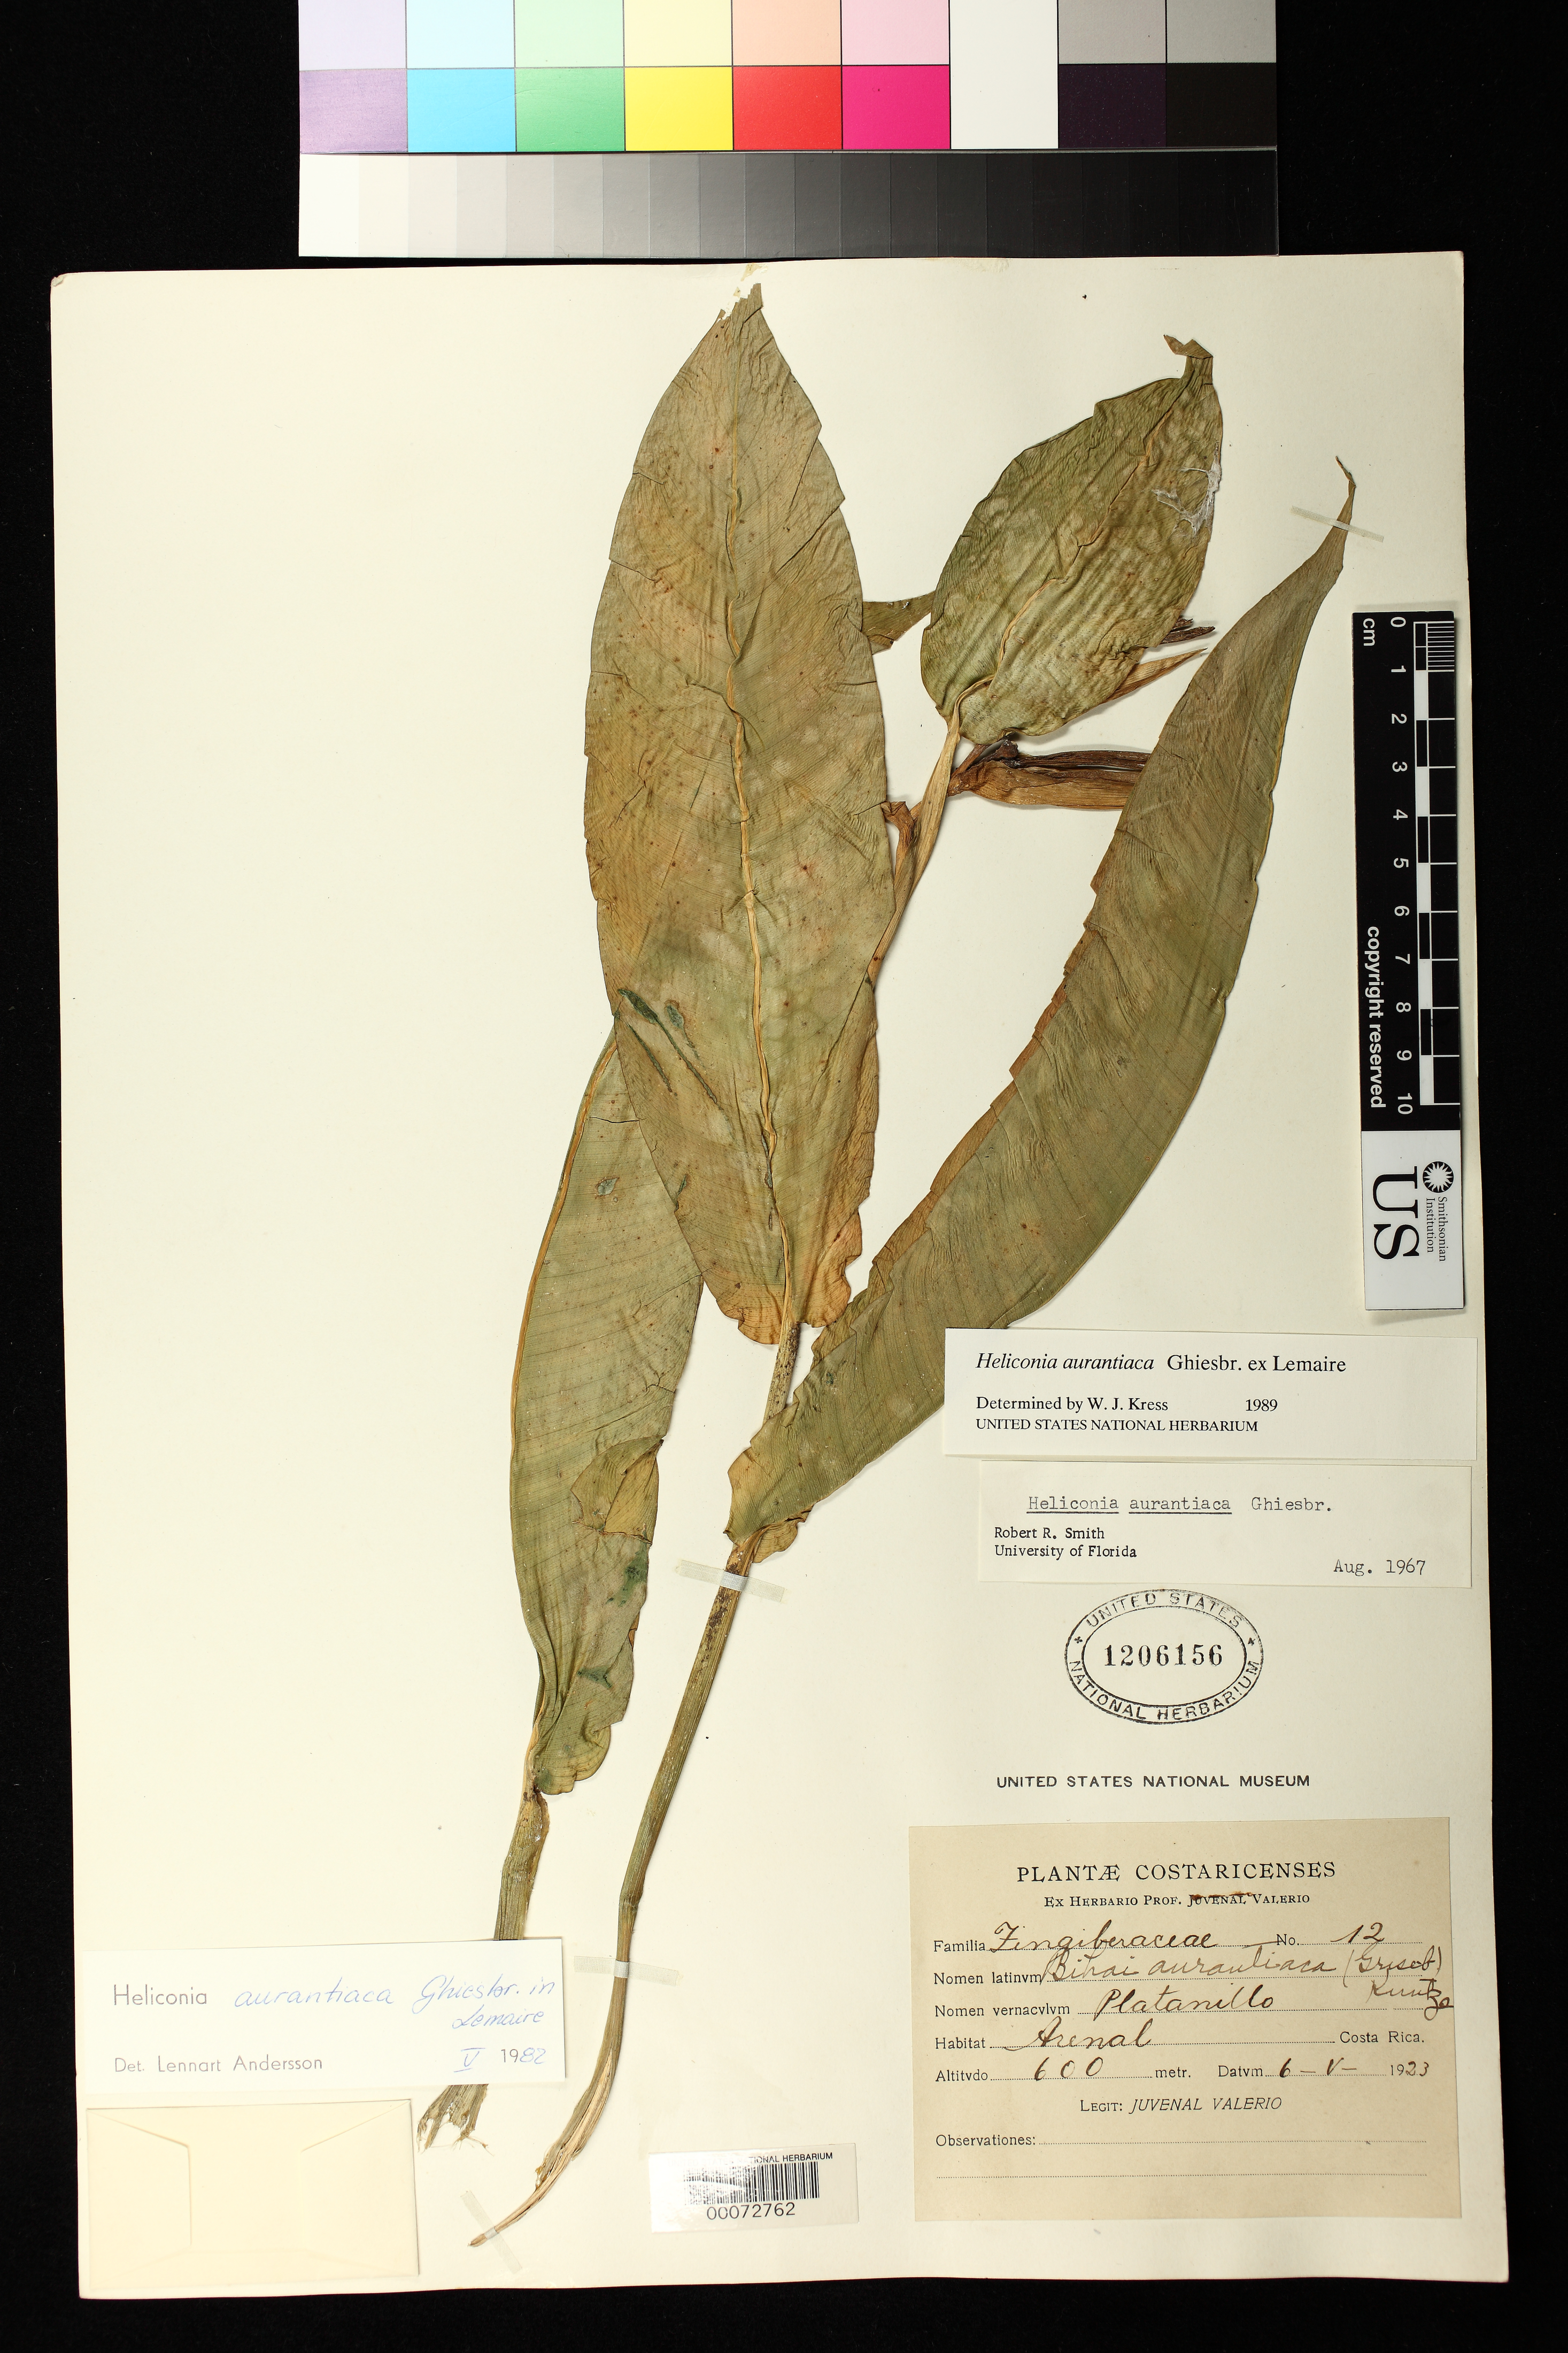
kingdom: Plantae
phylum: Tracheophyta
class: Liliopsida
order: Zingiberales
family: Heliconiaceae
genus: Heliconia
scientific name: Heliconia aurantiaca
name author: Ghiesbr. ex Lem.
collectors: J. Valerio R.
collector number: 12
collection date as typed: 06 May 1923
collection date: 1923-05-06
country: Costa Rica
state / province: Alajuela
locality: Arenal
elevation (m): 600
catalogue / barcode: US 1206156